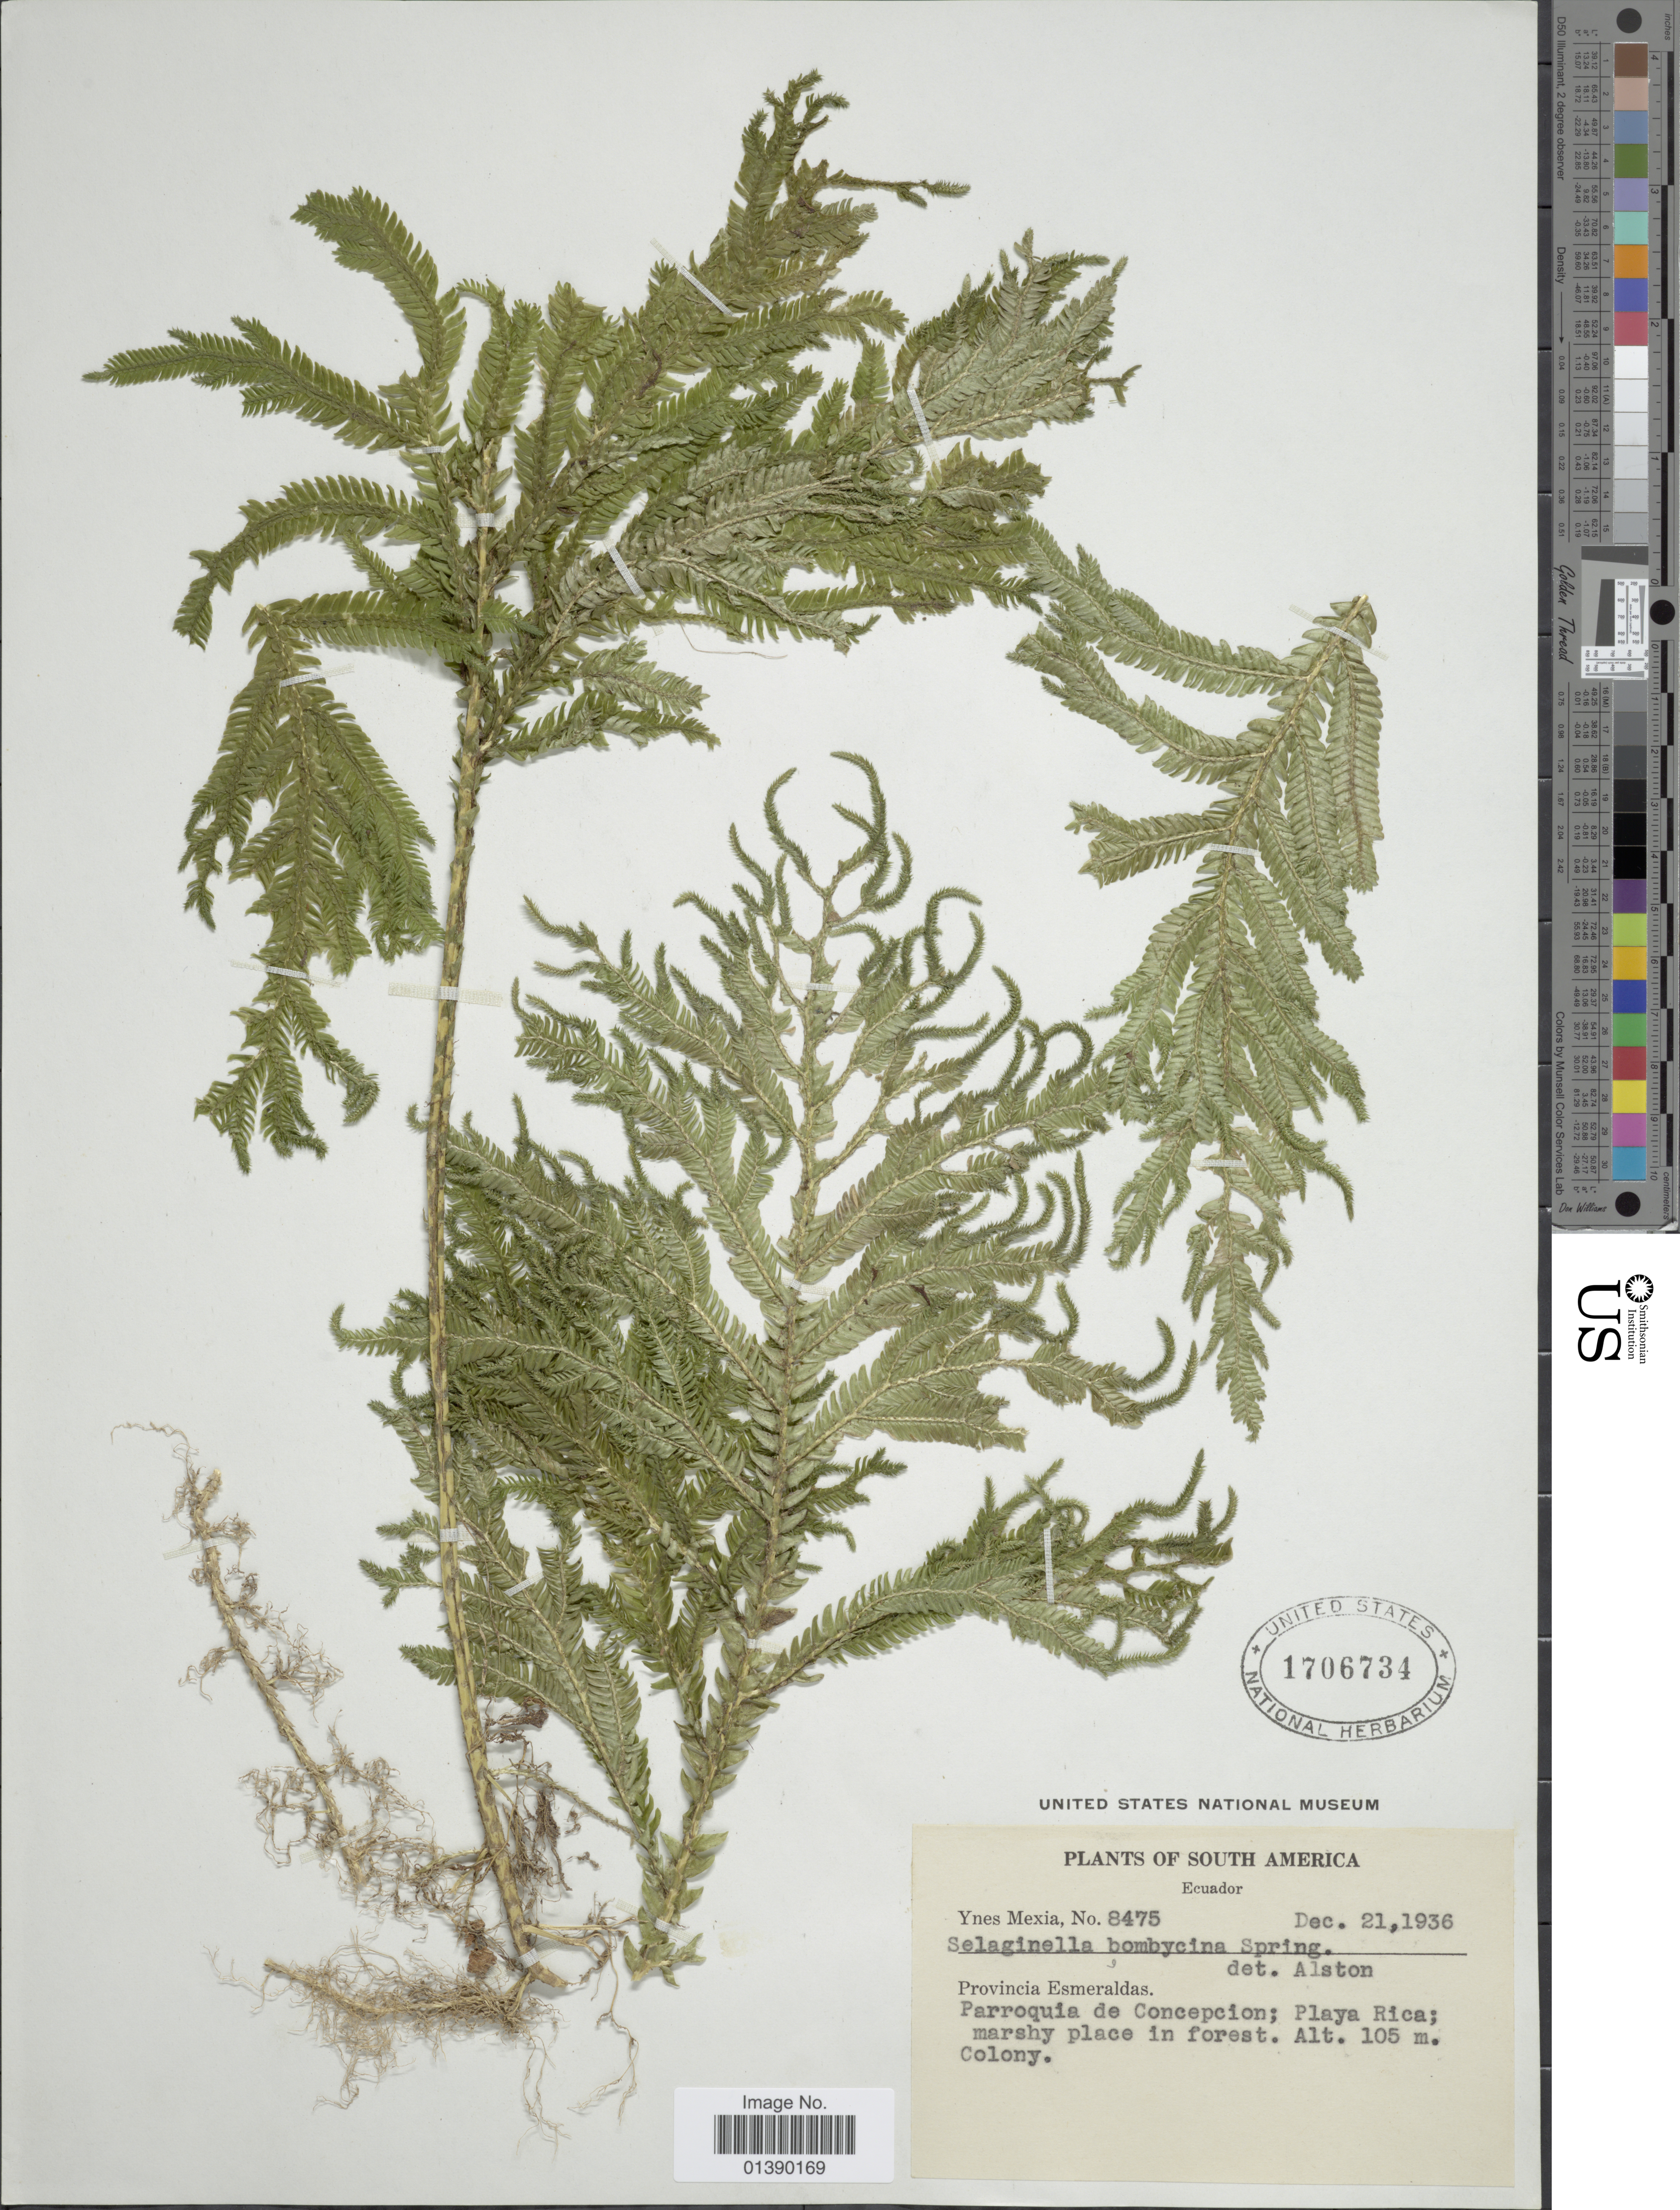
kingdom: Plantae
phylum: Tracheophyta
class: Lycopodiopsida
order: Selaginellales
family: Selaginellaceae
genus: Selaginella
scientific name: Selaginella bombycina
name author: Spring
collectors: Y. Mexia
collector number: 8475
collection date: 1936-12-21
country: Ecuador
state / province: Esmeraldas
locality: Parroquia de Concepcion: Playa Rica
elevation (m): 105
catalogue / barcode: US 1706734